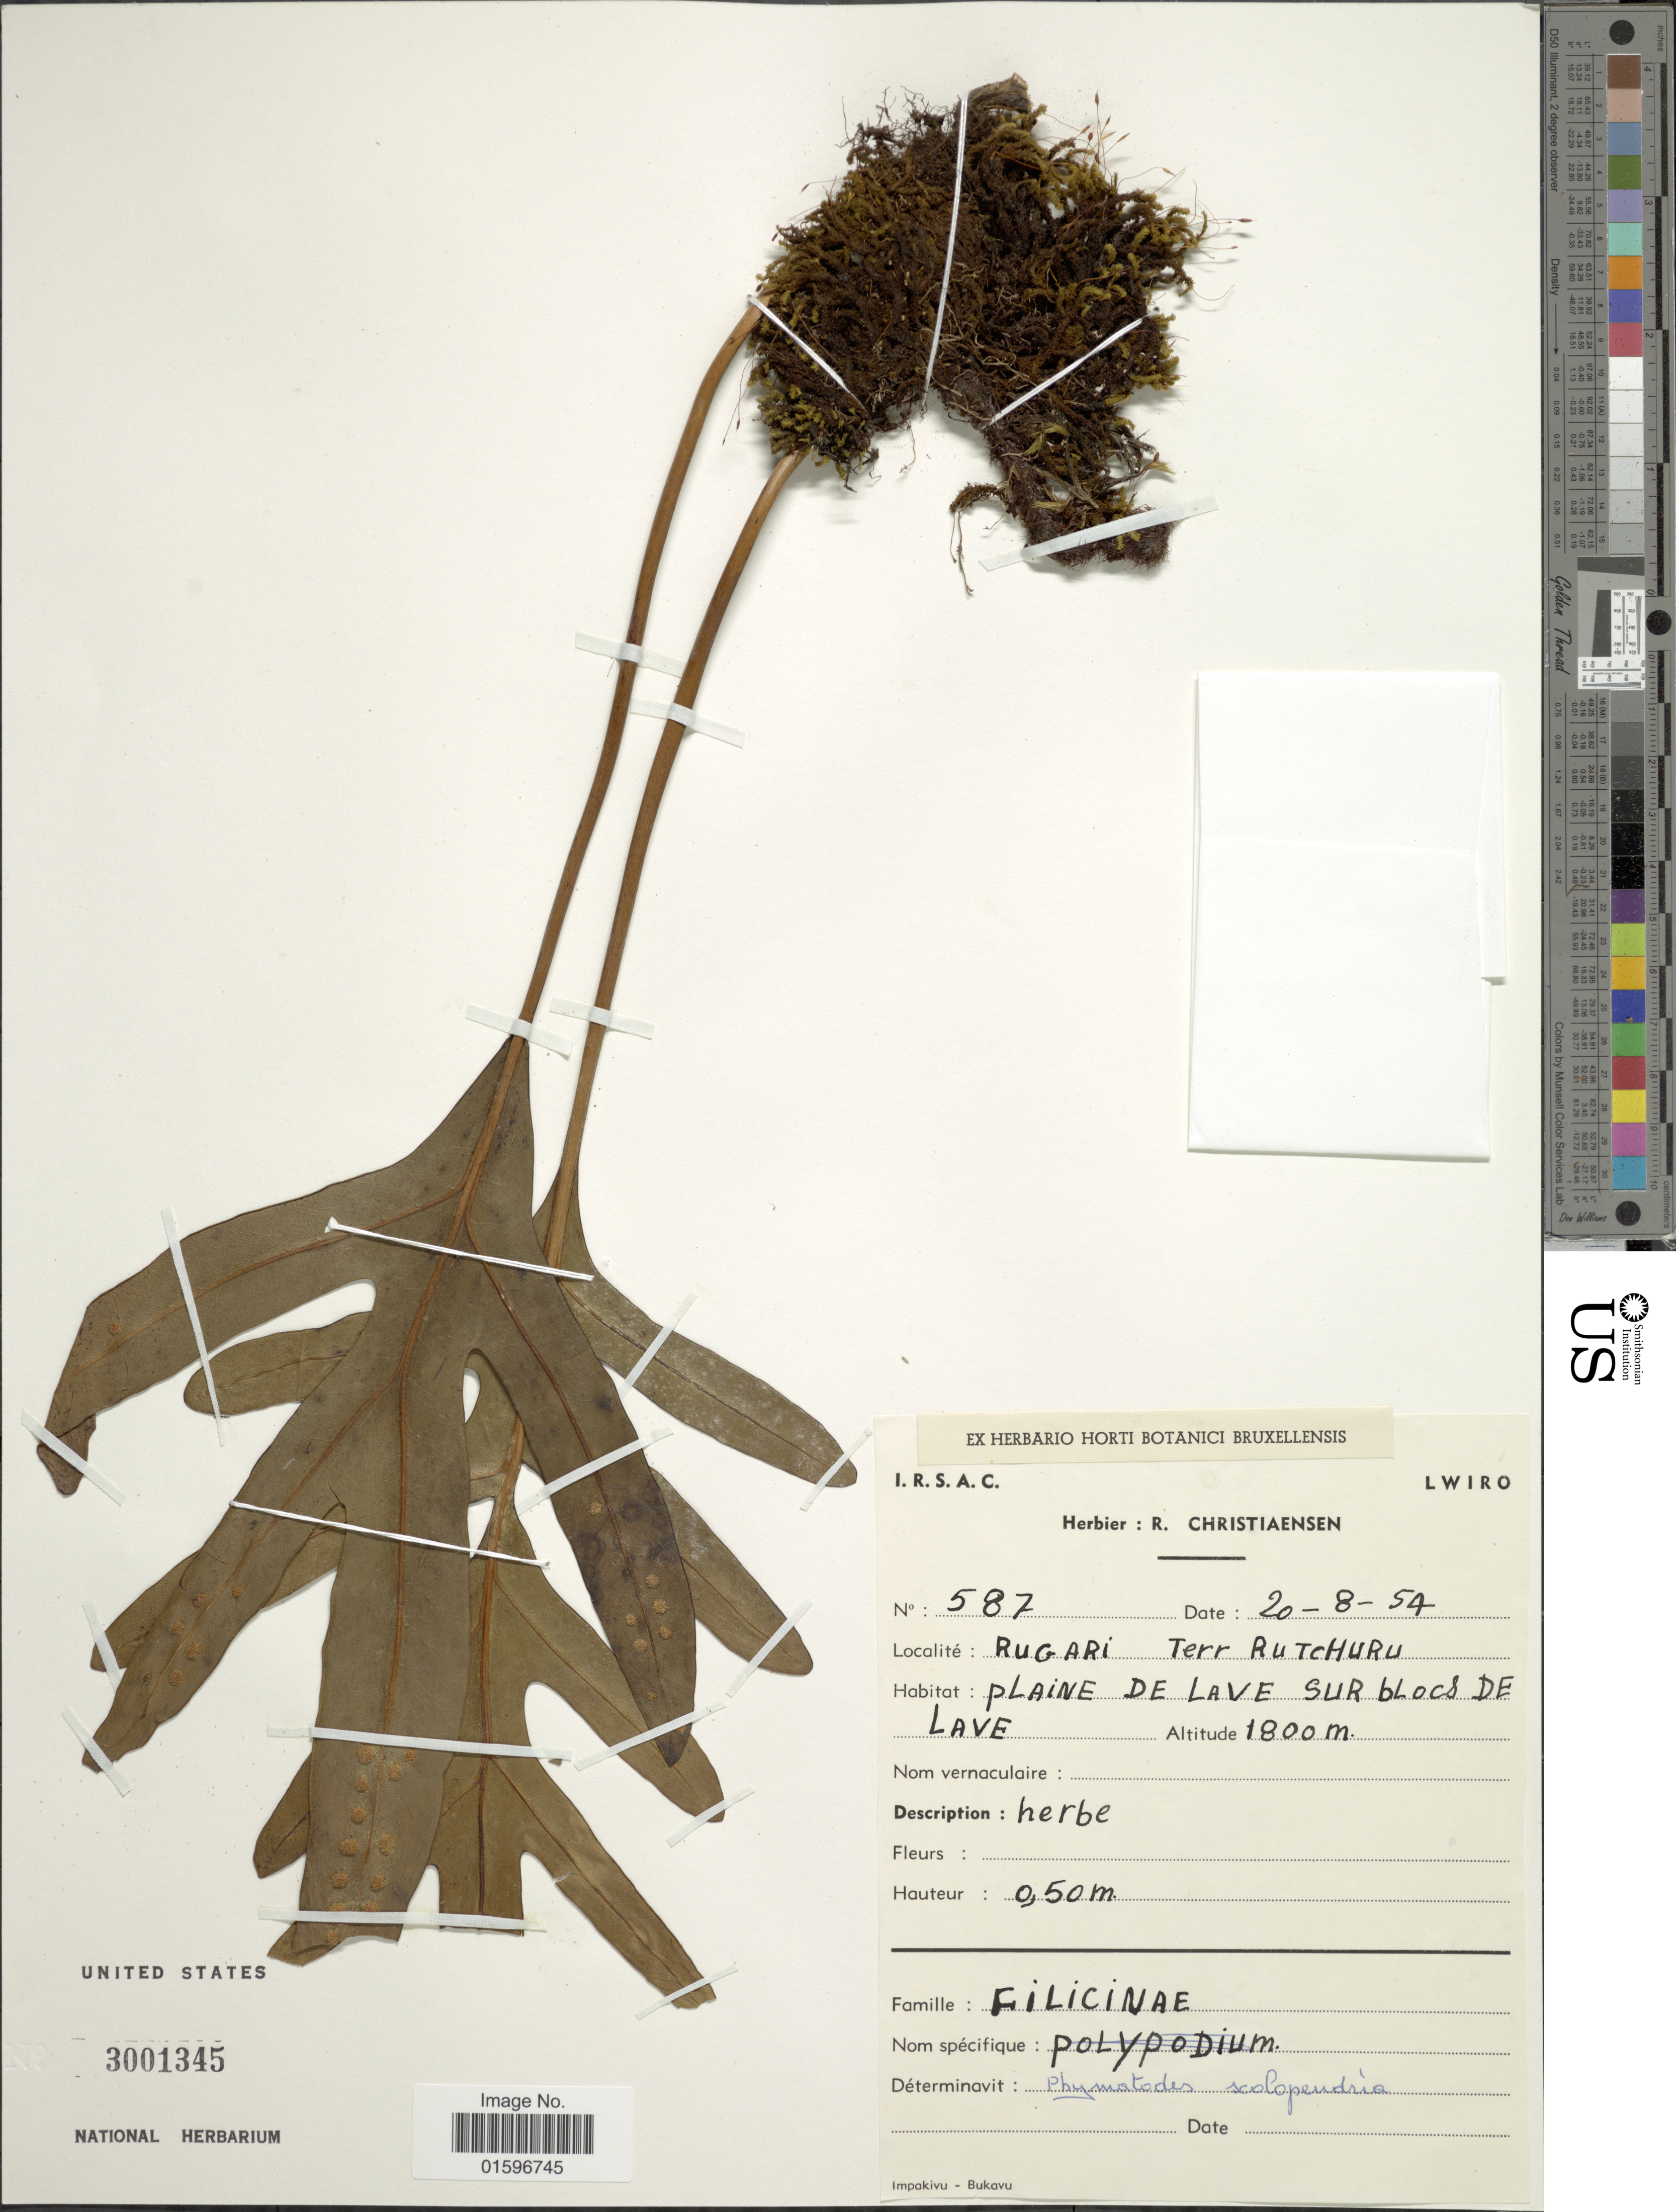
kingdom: Plantae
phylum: Tracheophyta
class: Polypodiopsida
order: Polypodiales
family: Polypodiaceae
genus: Polypodium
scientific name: Polypodium scolopendria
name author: Burm. f.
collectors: ex herb. R. Christiaensen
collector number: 587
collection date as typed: Transcribed d/m/y: 20/8/54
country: Congo, Democratic Republic of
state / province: Nord-Kivu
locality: Rugari Terr Rutchuru, plaine de Lave Sur blocs de lave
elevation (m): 1800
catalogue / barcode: US 3001345